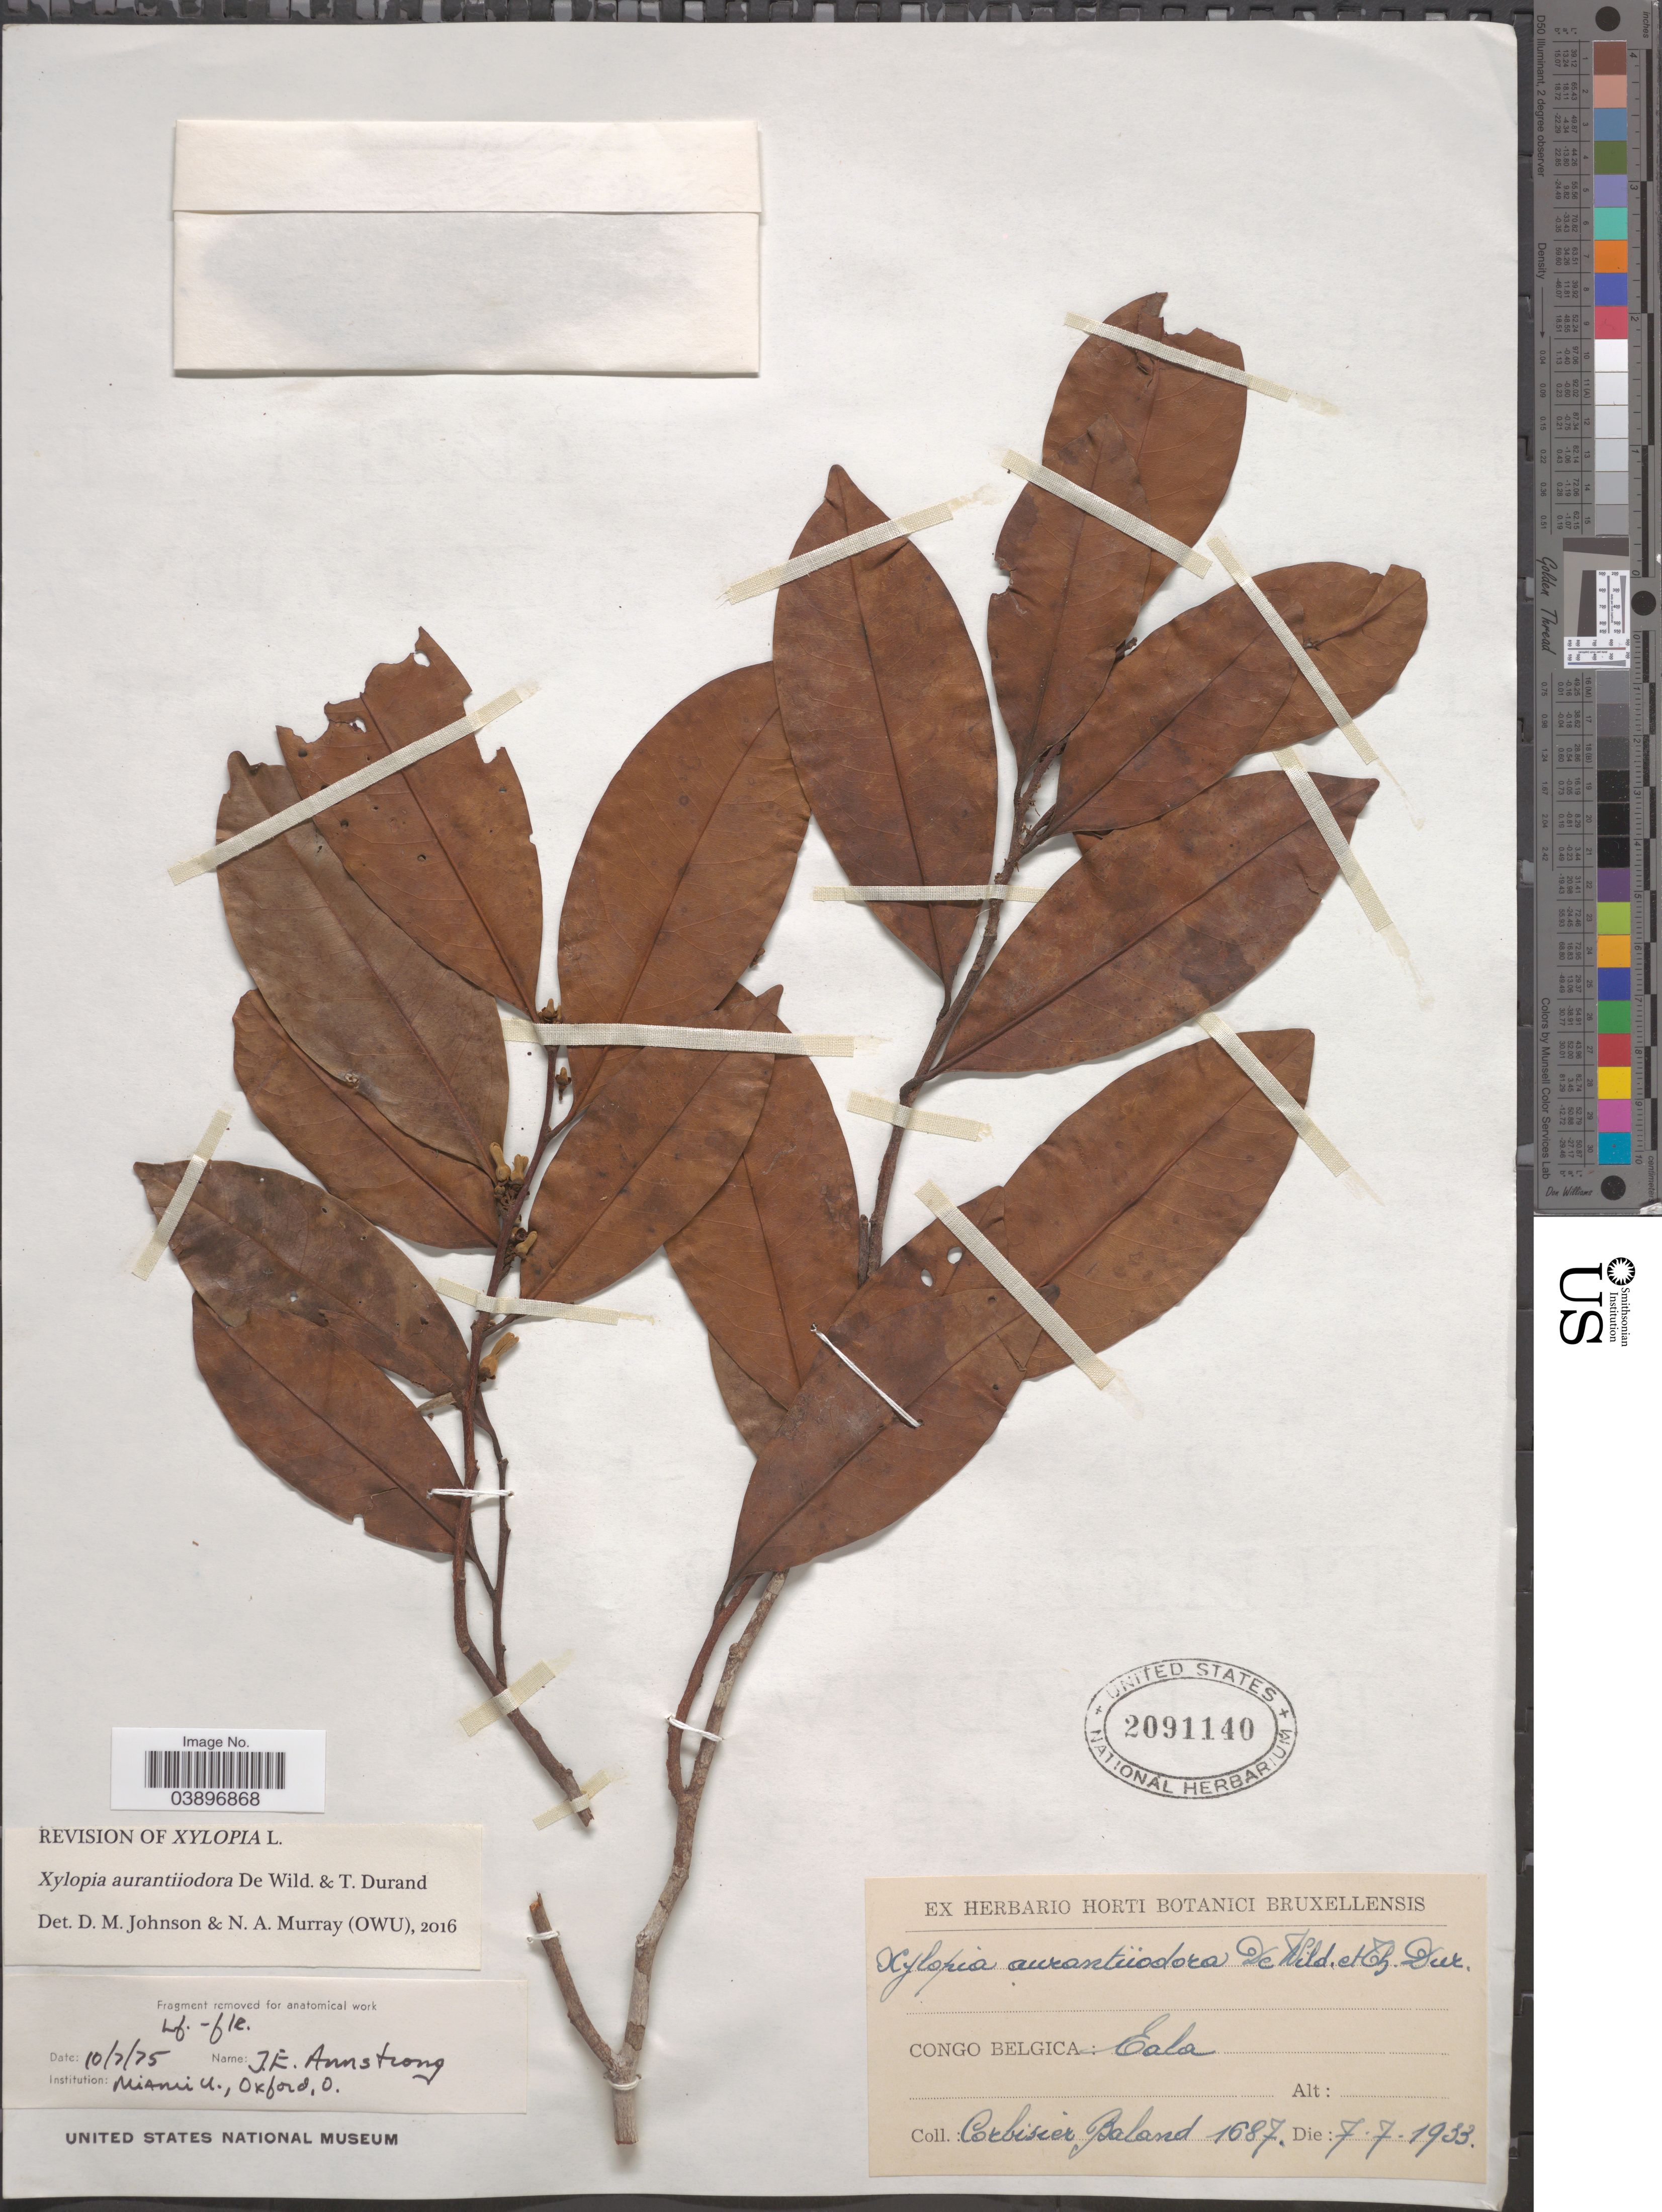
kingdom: Plantae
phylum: Tracheophyta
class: Magnoliopsida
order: Magnoliales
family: Annonaceae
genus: Xylopia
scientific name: Xylopia aurantiiodora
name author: De Wild. & Durand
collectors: C. Baland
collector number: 1687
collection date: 1933-07-07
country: Congo, Democratic Republic of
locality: Congo Belgica: Eala.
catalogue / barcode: US 2091140